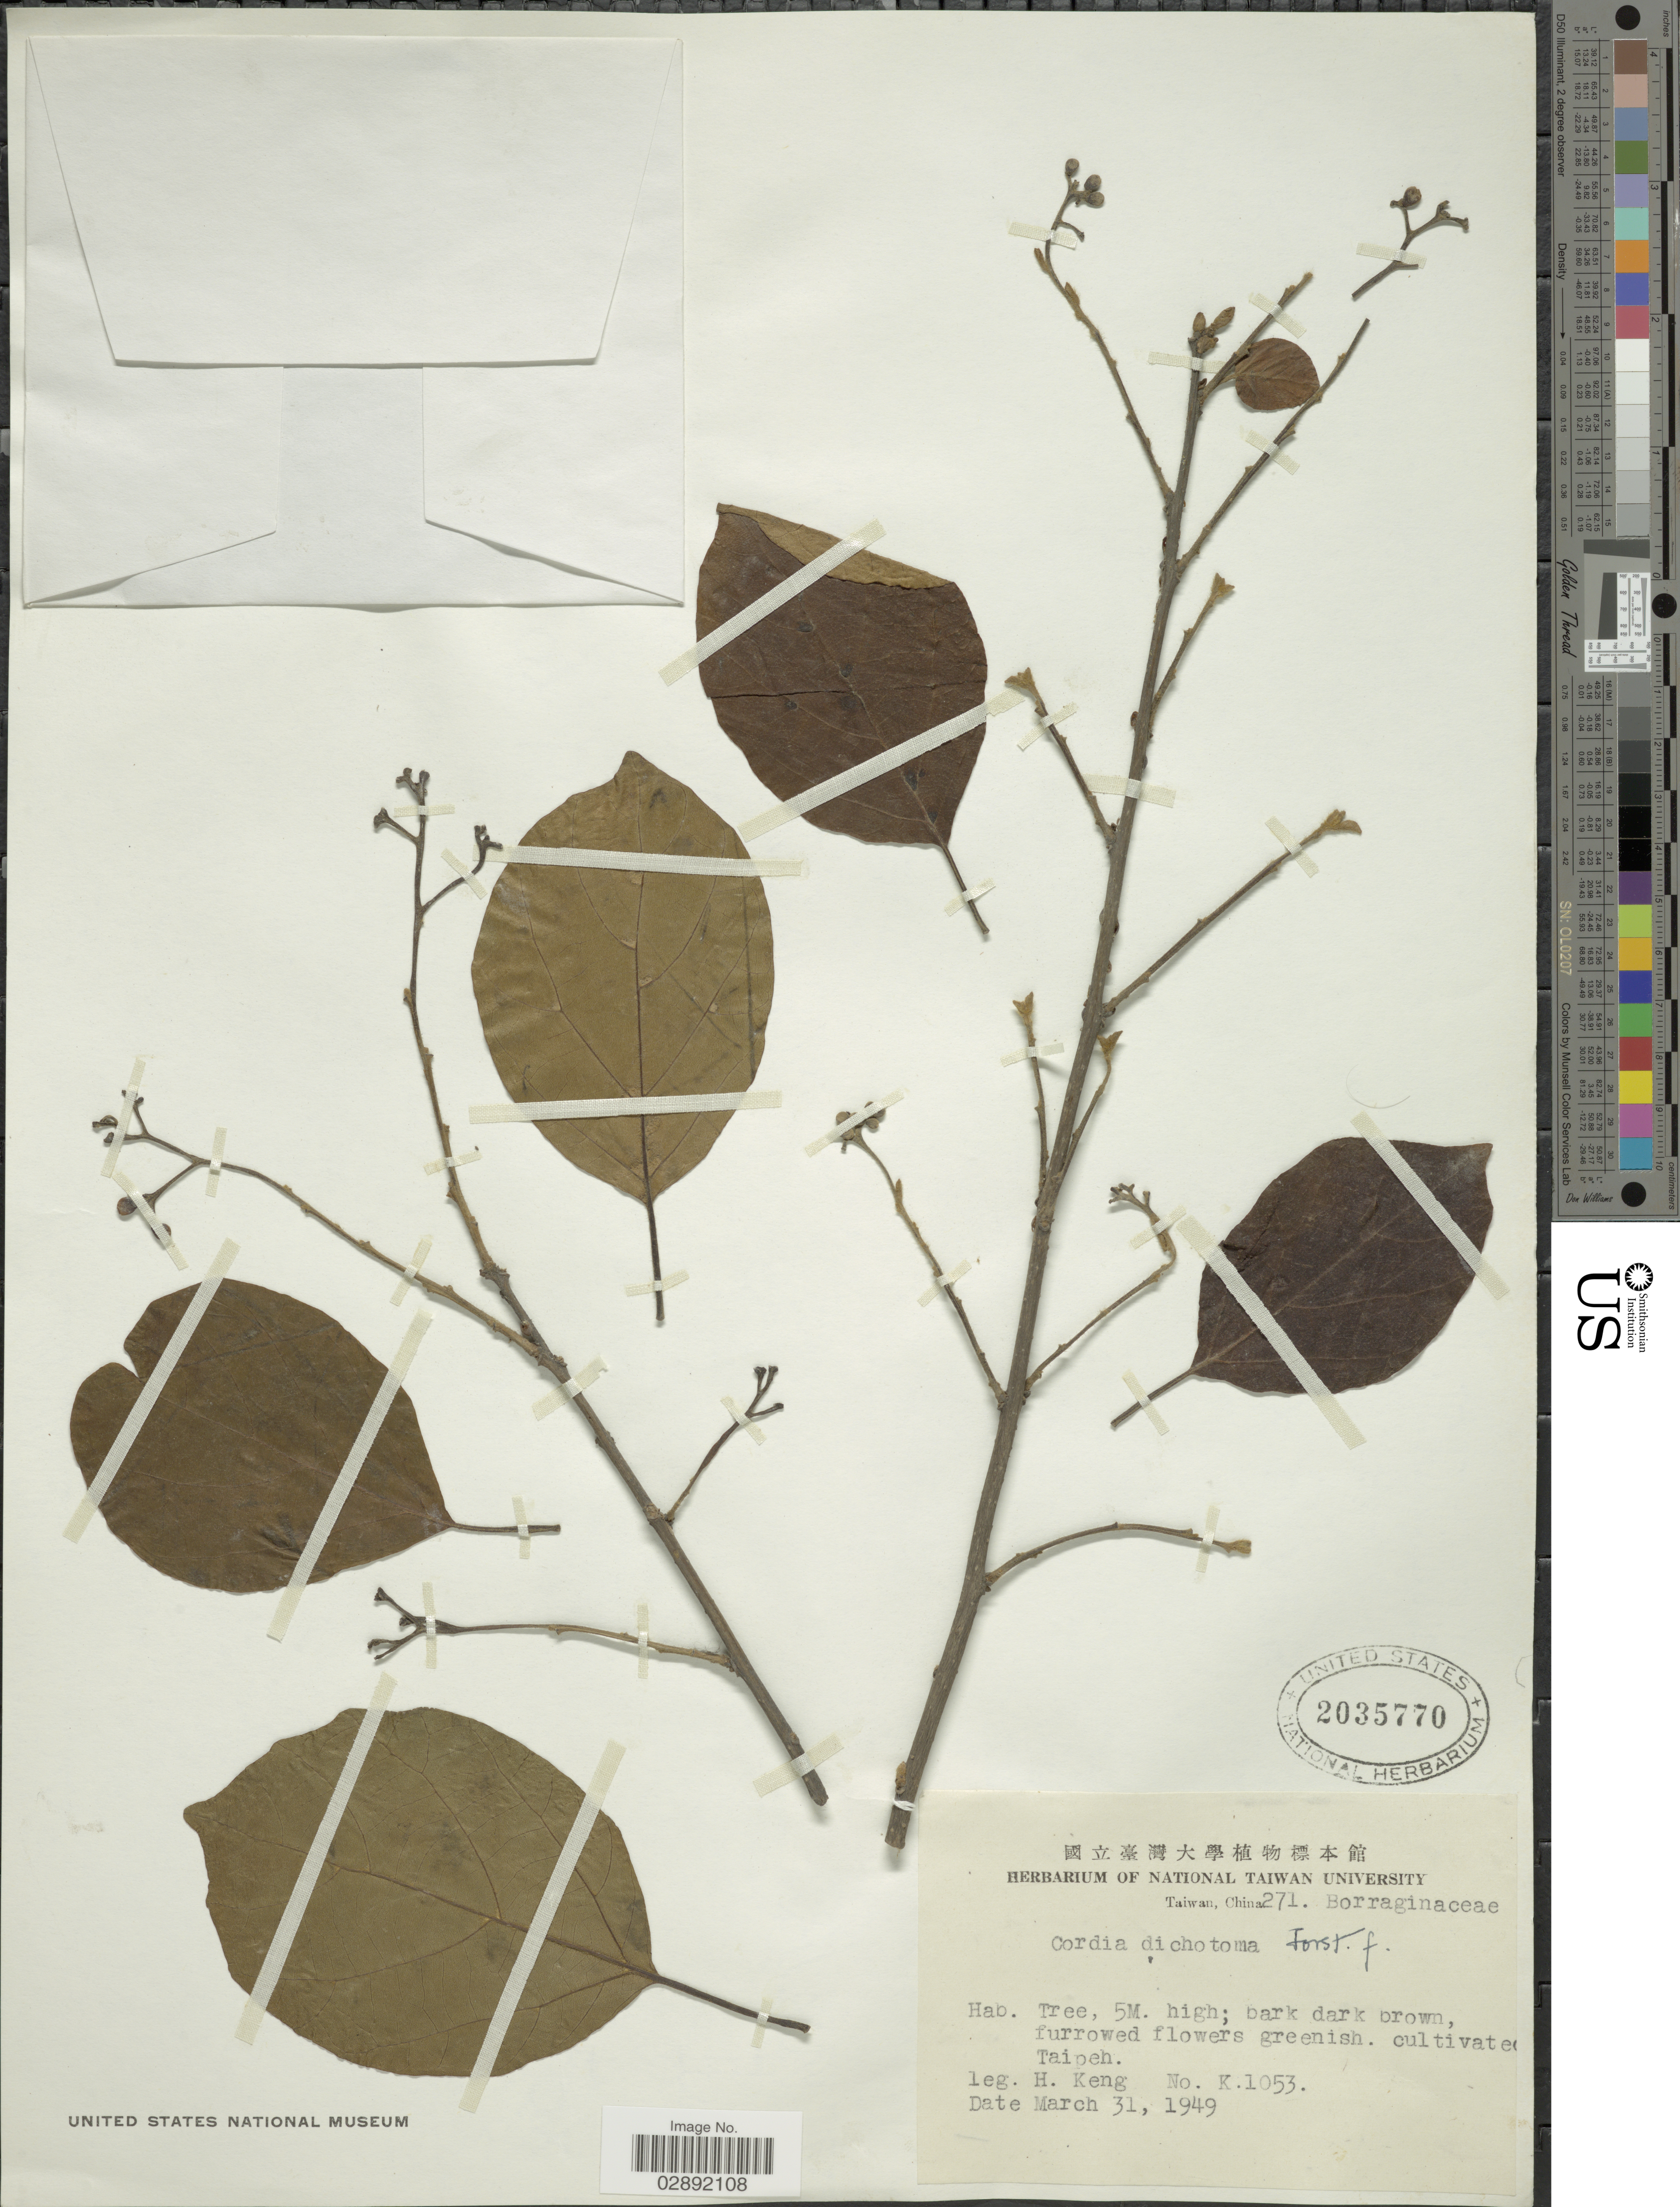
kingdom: Plantae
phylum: Tracheophyta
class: Magnoliopsida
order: Boraginales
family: Cordiaceae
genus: Cordia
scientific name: Cordia dichotoma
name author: G. Forst.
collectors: H. Keng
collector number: K1053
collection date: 1949-03-31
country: Taiwan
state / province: Taipei City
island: Taiwan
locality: Taipeh.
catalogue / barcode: US 2035770